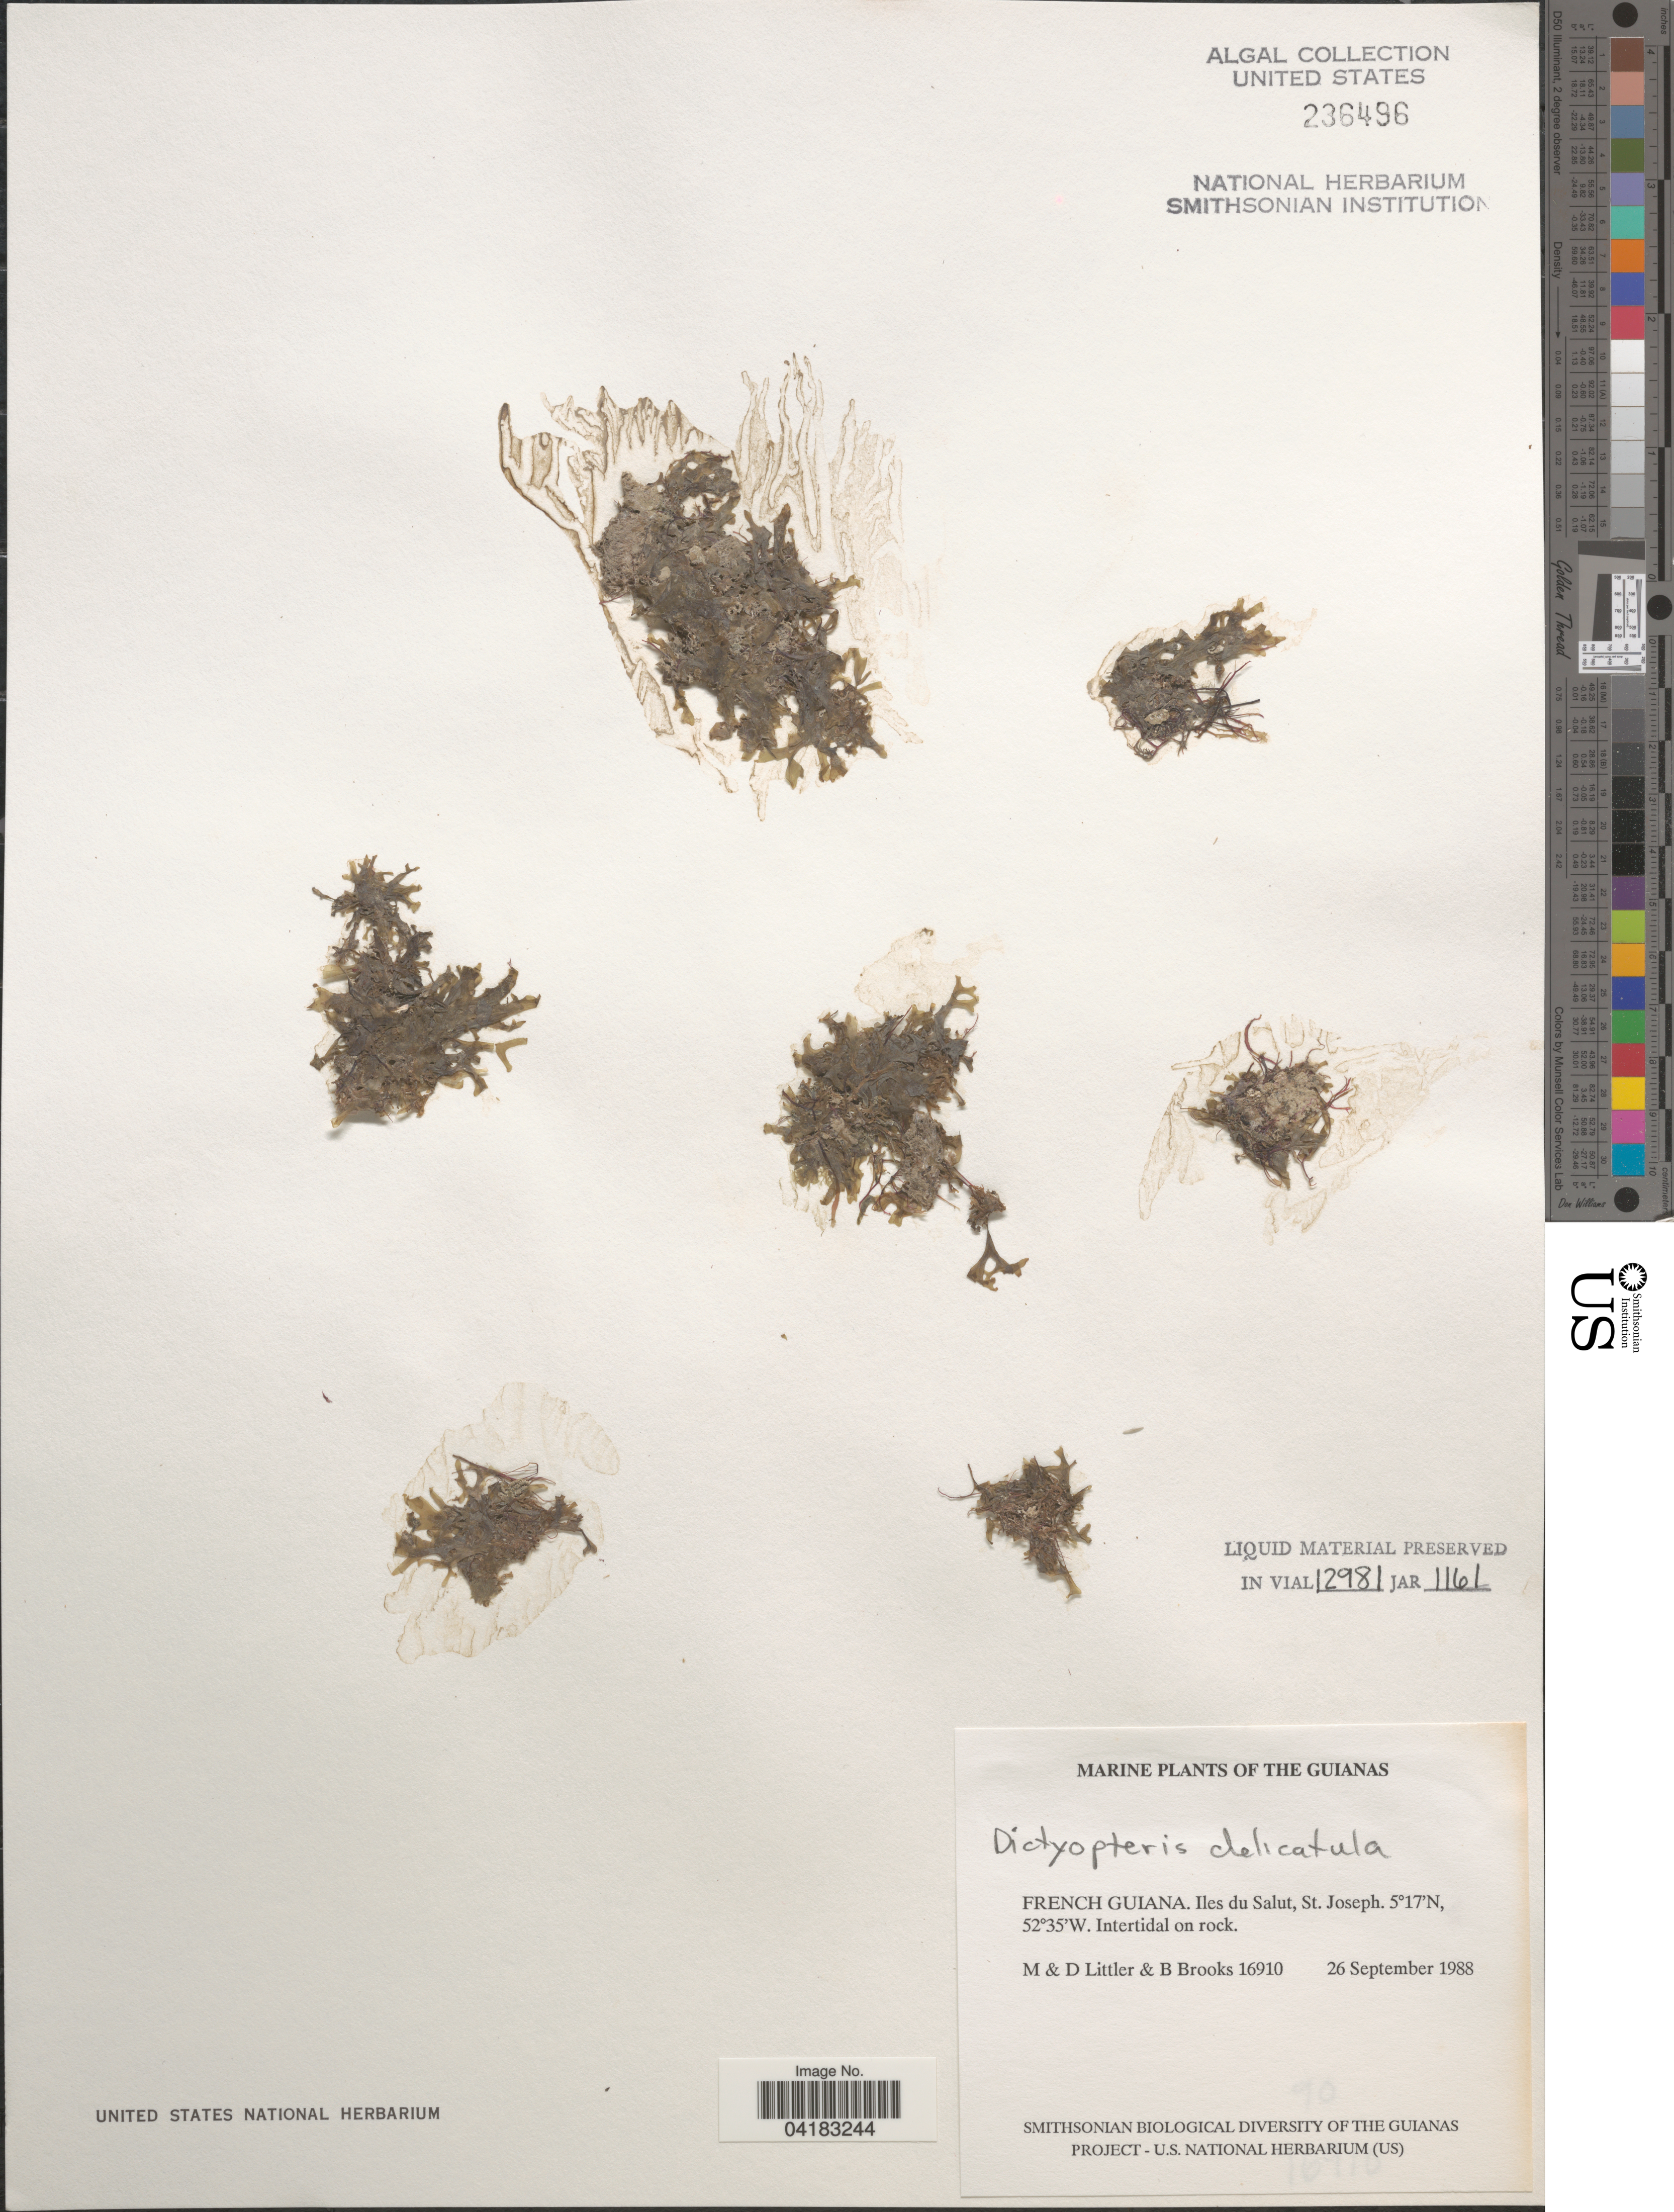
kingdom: Chromista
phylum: Ochrophyta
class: Phaeophyceae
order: Dictyotales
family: Dictyotaceae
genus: Dictyopteris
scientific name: Dictyopteris delicatula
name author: J.V.Lamouroux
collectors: M. Littler, D. S. Littler & B. Brooks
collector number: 16910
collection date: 1988-09-26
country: French Guiana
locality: The Guianas. Iles du Salut, St. Joseph.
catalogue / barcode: US 236496